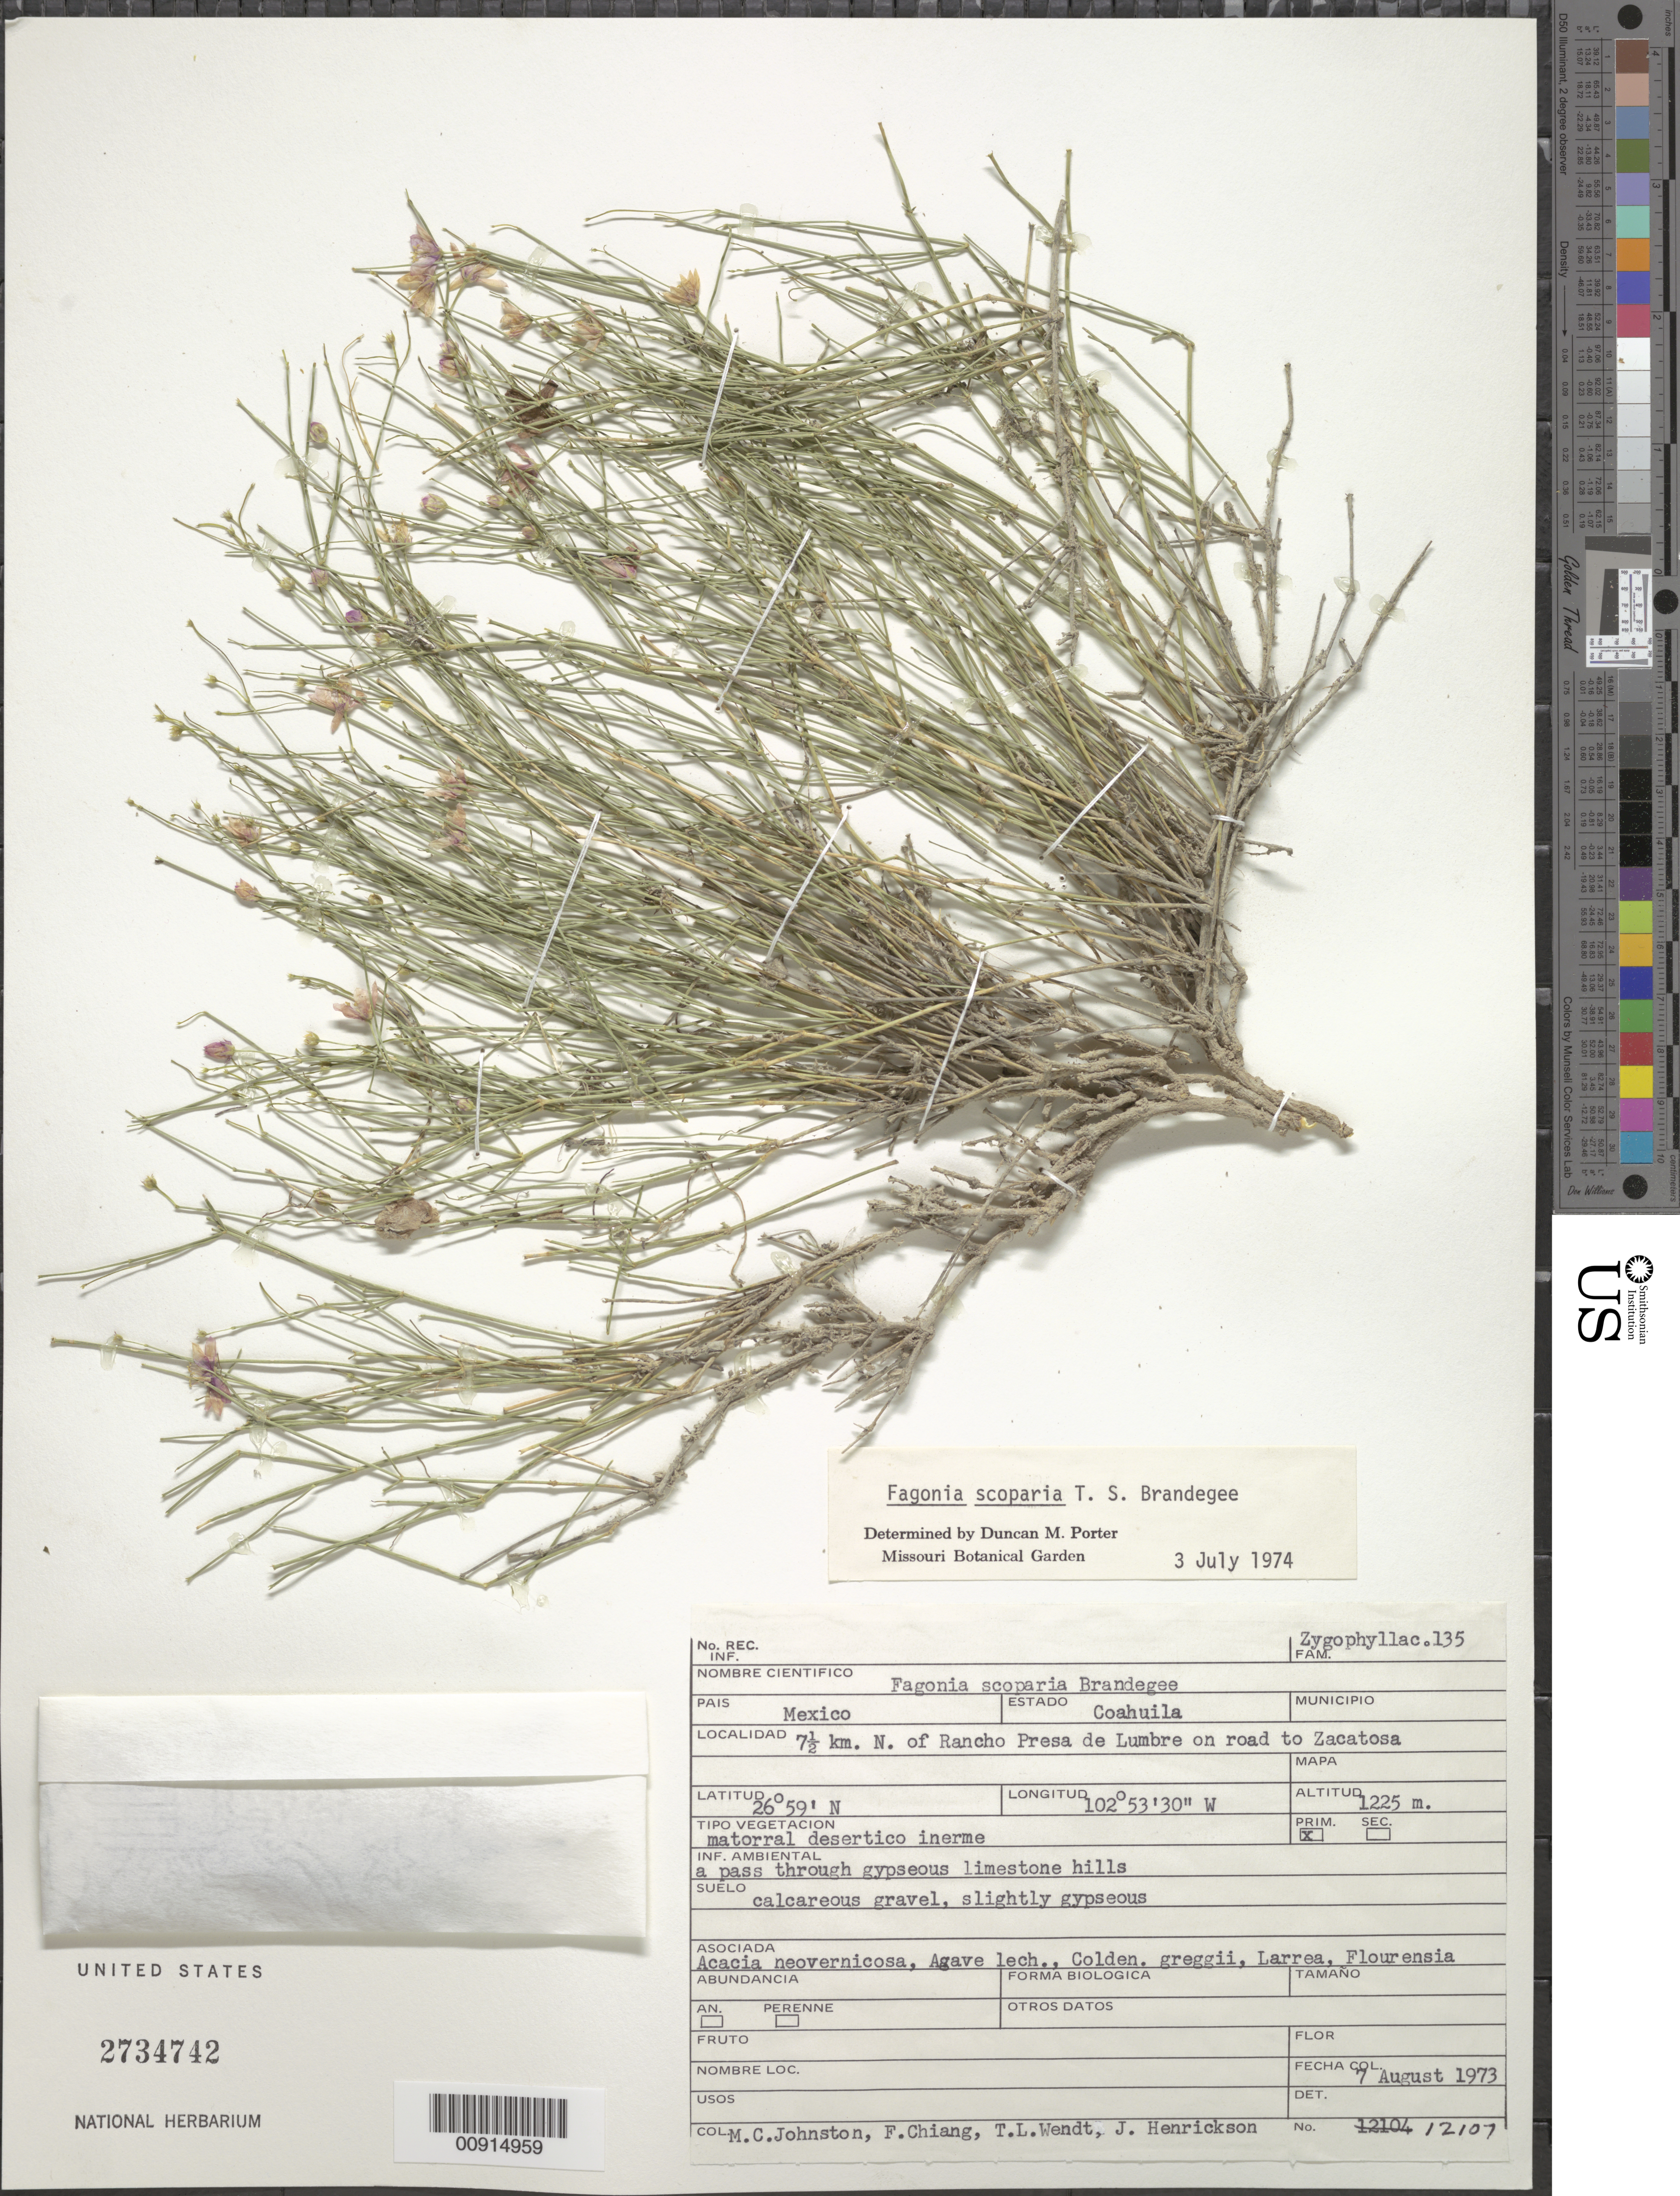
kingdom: Plantae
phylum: Tracheophyta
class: Magnoliopsida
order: Zygophyllales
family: Zygophyllaceae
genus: Fagonia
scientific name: Fagonia scoparia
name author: Brandegee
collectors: M. Johnston, F. Chiang, T. L. Wendt & J. Henrickson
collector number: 12107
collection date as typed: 07 Aug 1973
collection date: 1973-08-07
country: Mexico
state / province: Coahuila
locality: Coahuila: 7½ km. N of Rancho Presa de Lumbre on road to Zacatosa.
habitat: Matorral desértico inerme; a pass through gypseous limestone hills; soil calcareous gravel, slightly gypseous. Veg. prim.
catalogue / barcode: US 2734742